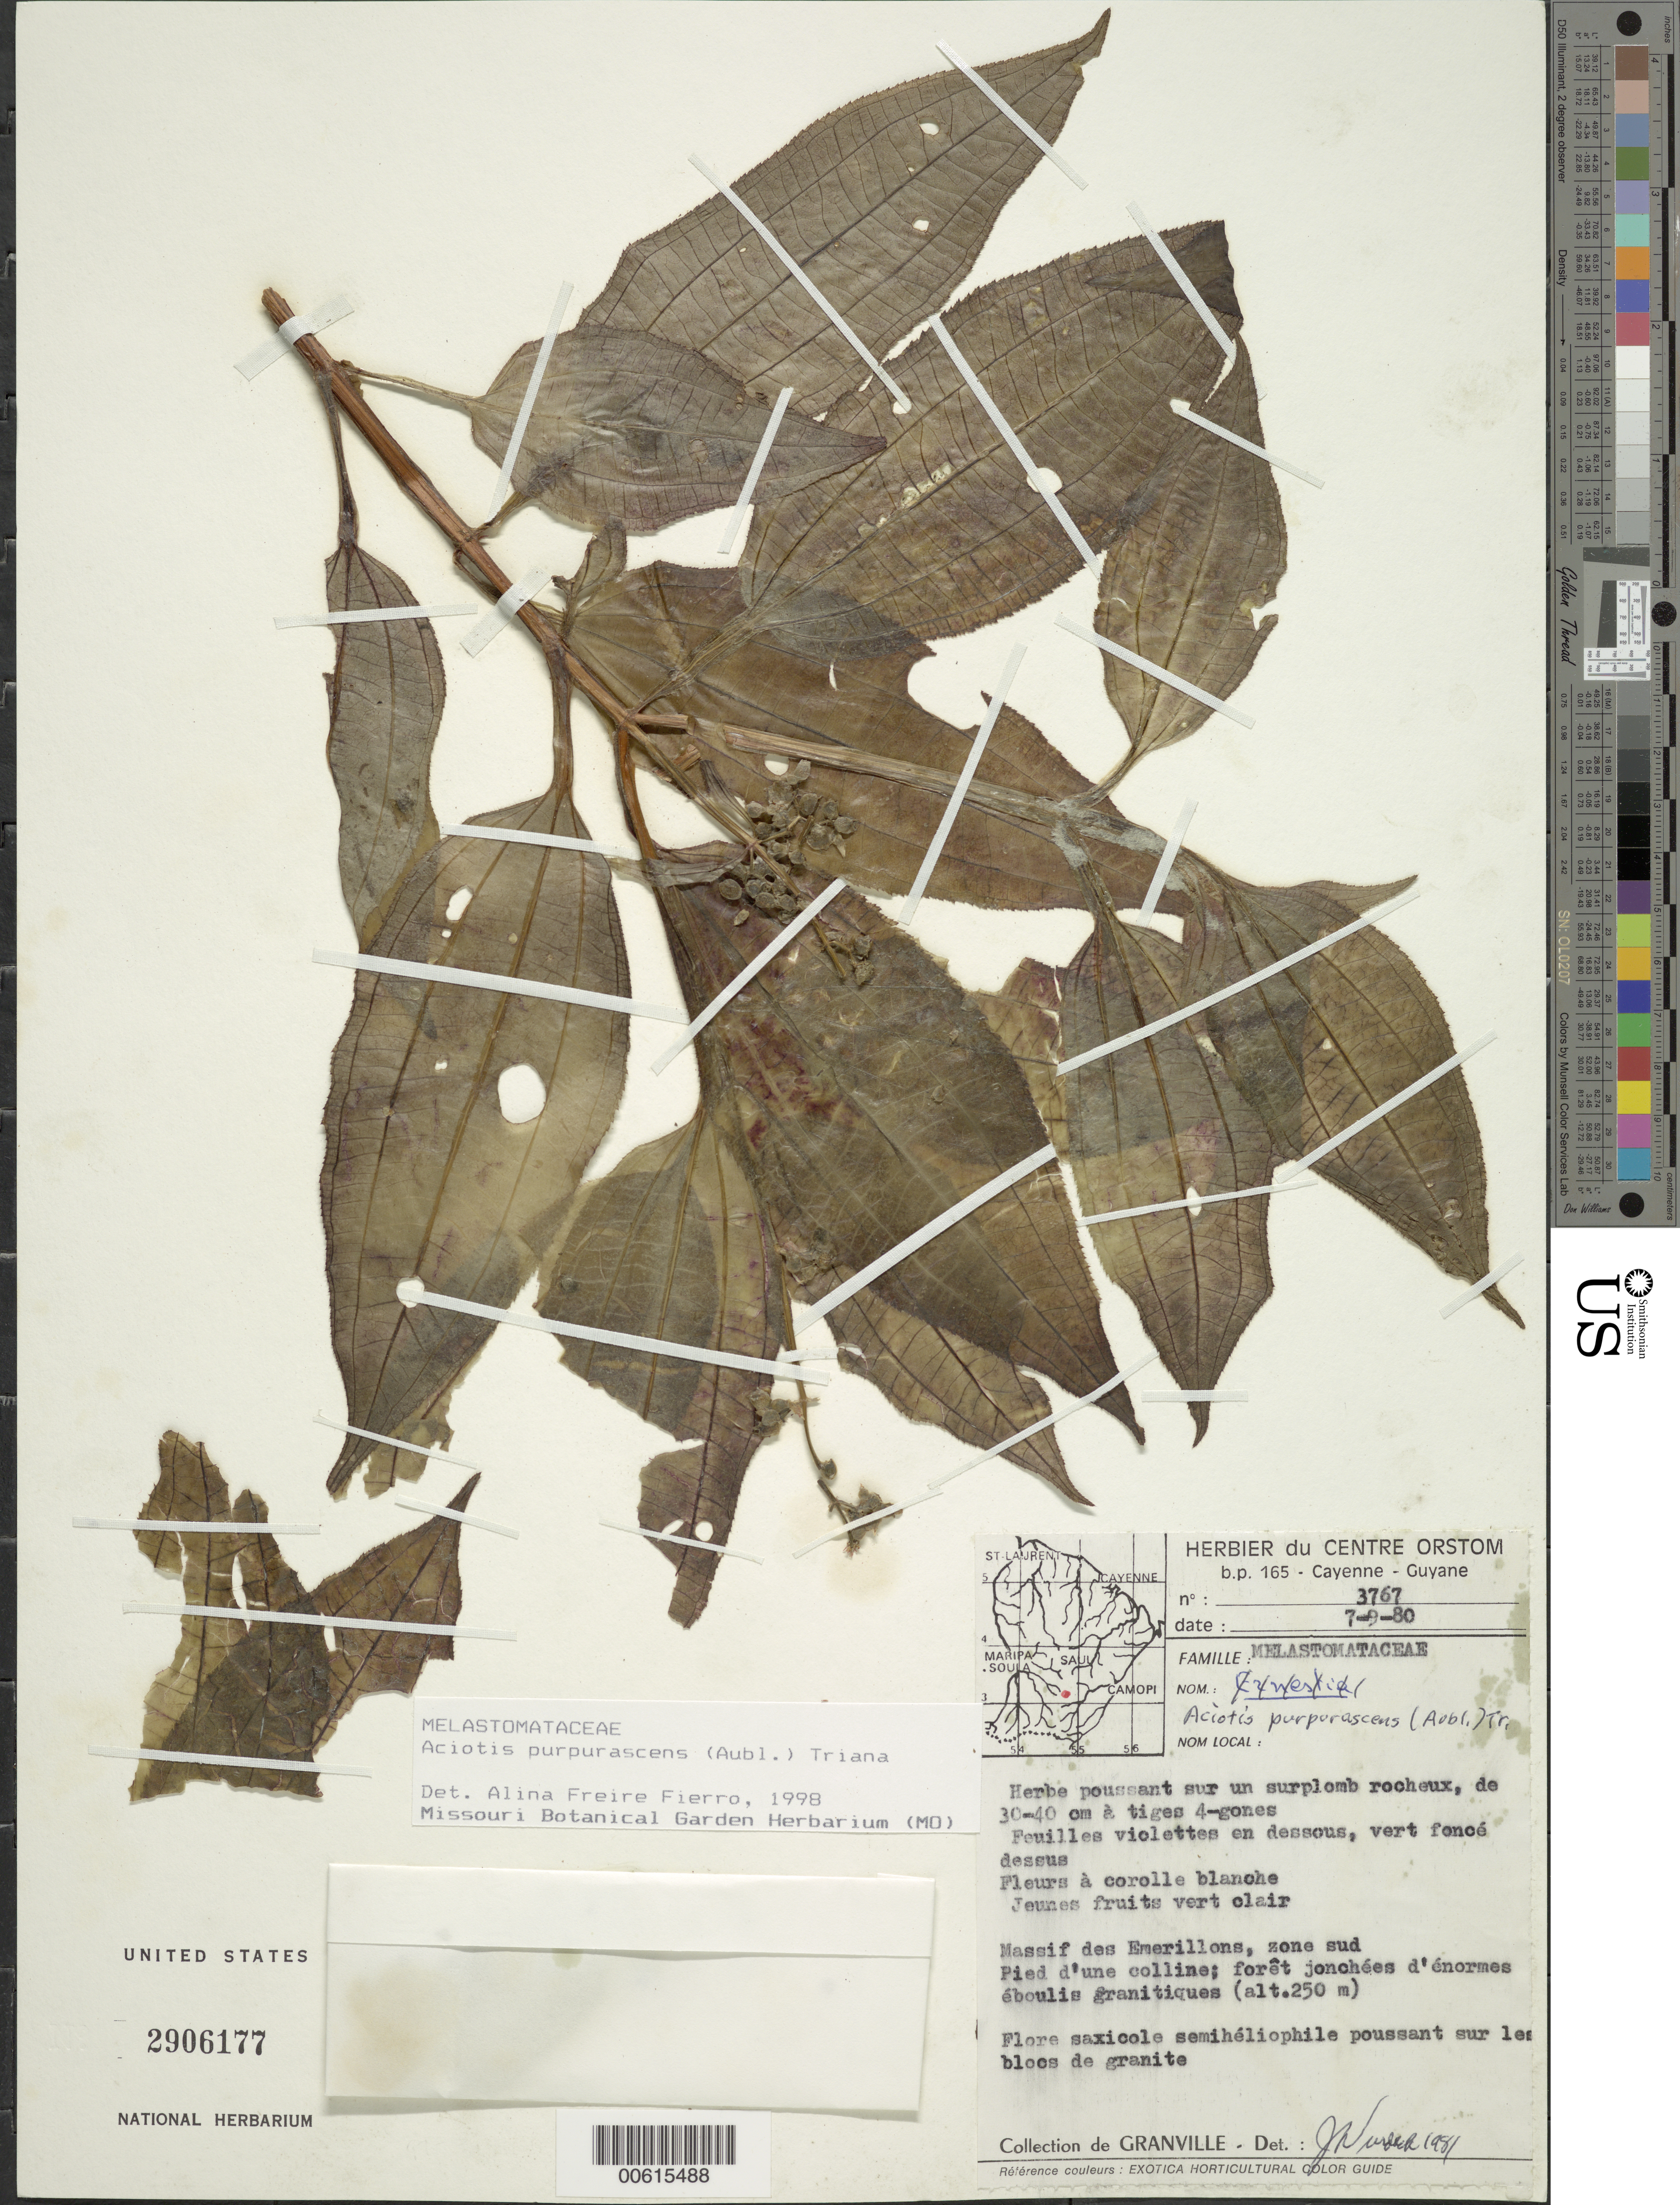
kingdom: Plantae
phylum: Tracheophyta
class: Magnoliopsida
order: Myrtales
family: Melastomataceae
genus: Aciotis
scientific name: Aciotis purpurascens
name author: (Aubl.) Triana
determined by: Freire-Fierro, A.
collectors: J.-J. de Granville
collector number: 3767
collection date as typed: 7-Sep-70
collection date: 1970-09-07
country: French Guiana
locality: Émerillon Massif, zone sud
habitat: Pied d'une colline ;foret jonchees d'enormes eboulis granitiques. Flore saxicole semiheliophile poussant sur les blocs de granite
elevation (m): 250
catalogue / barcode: US 2906177